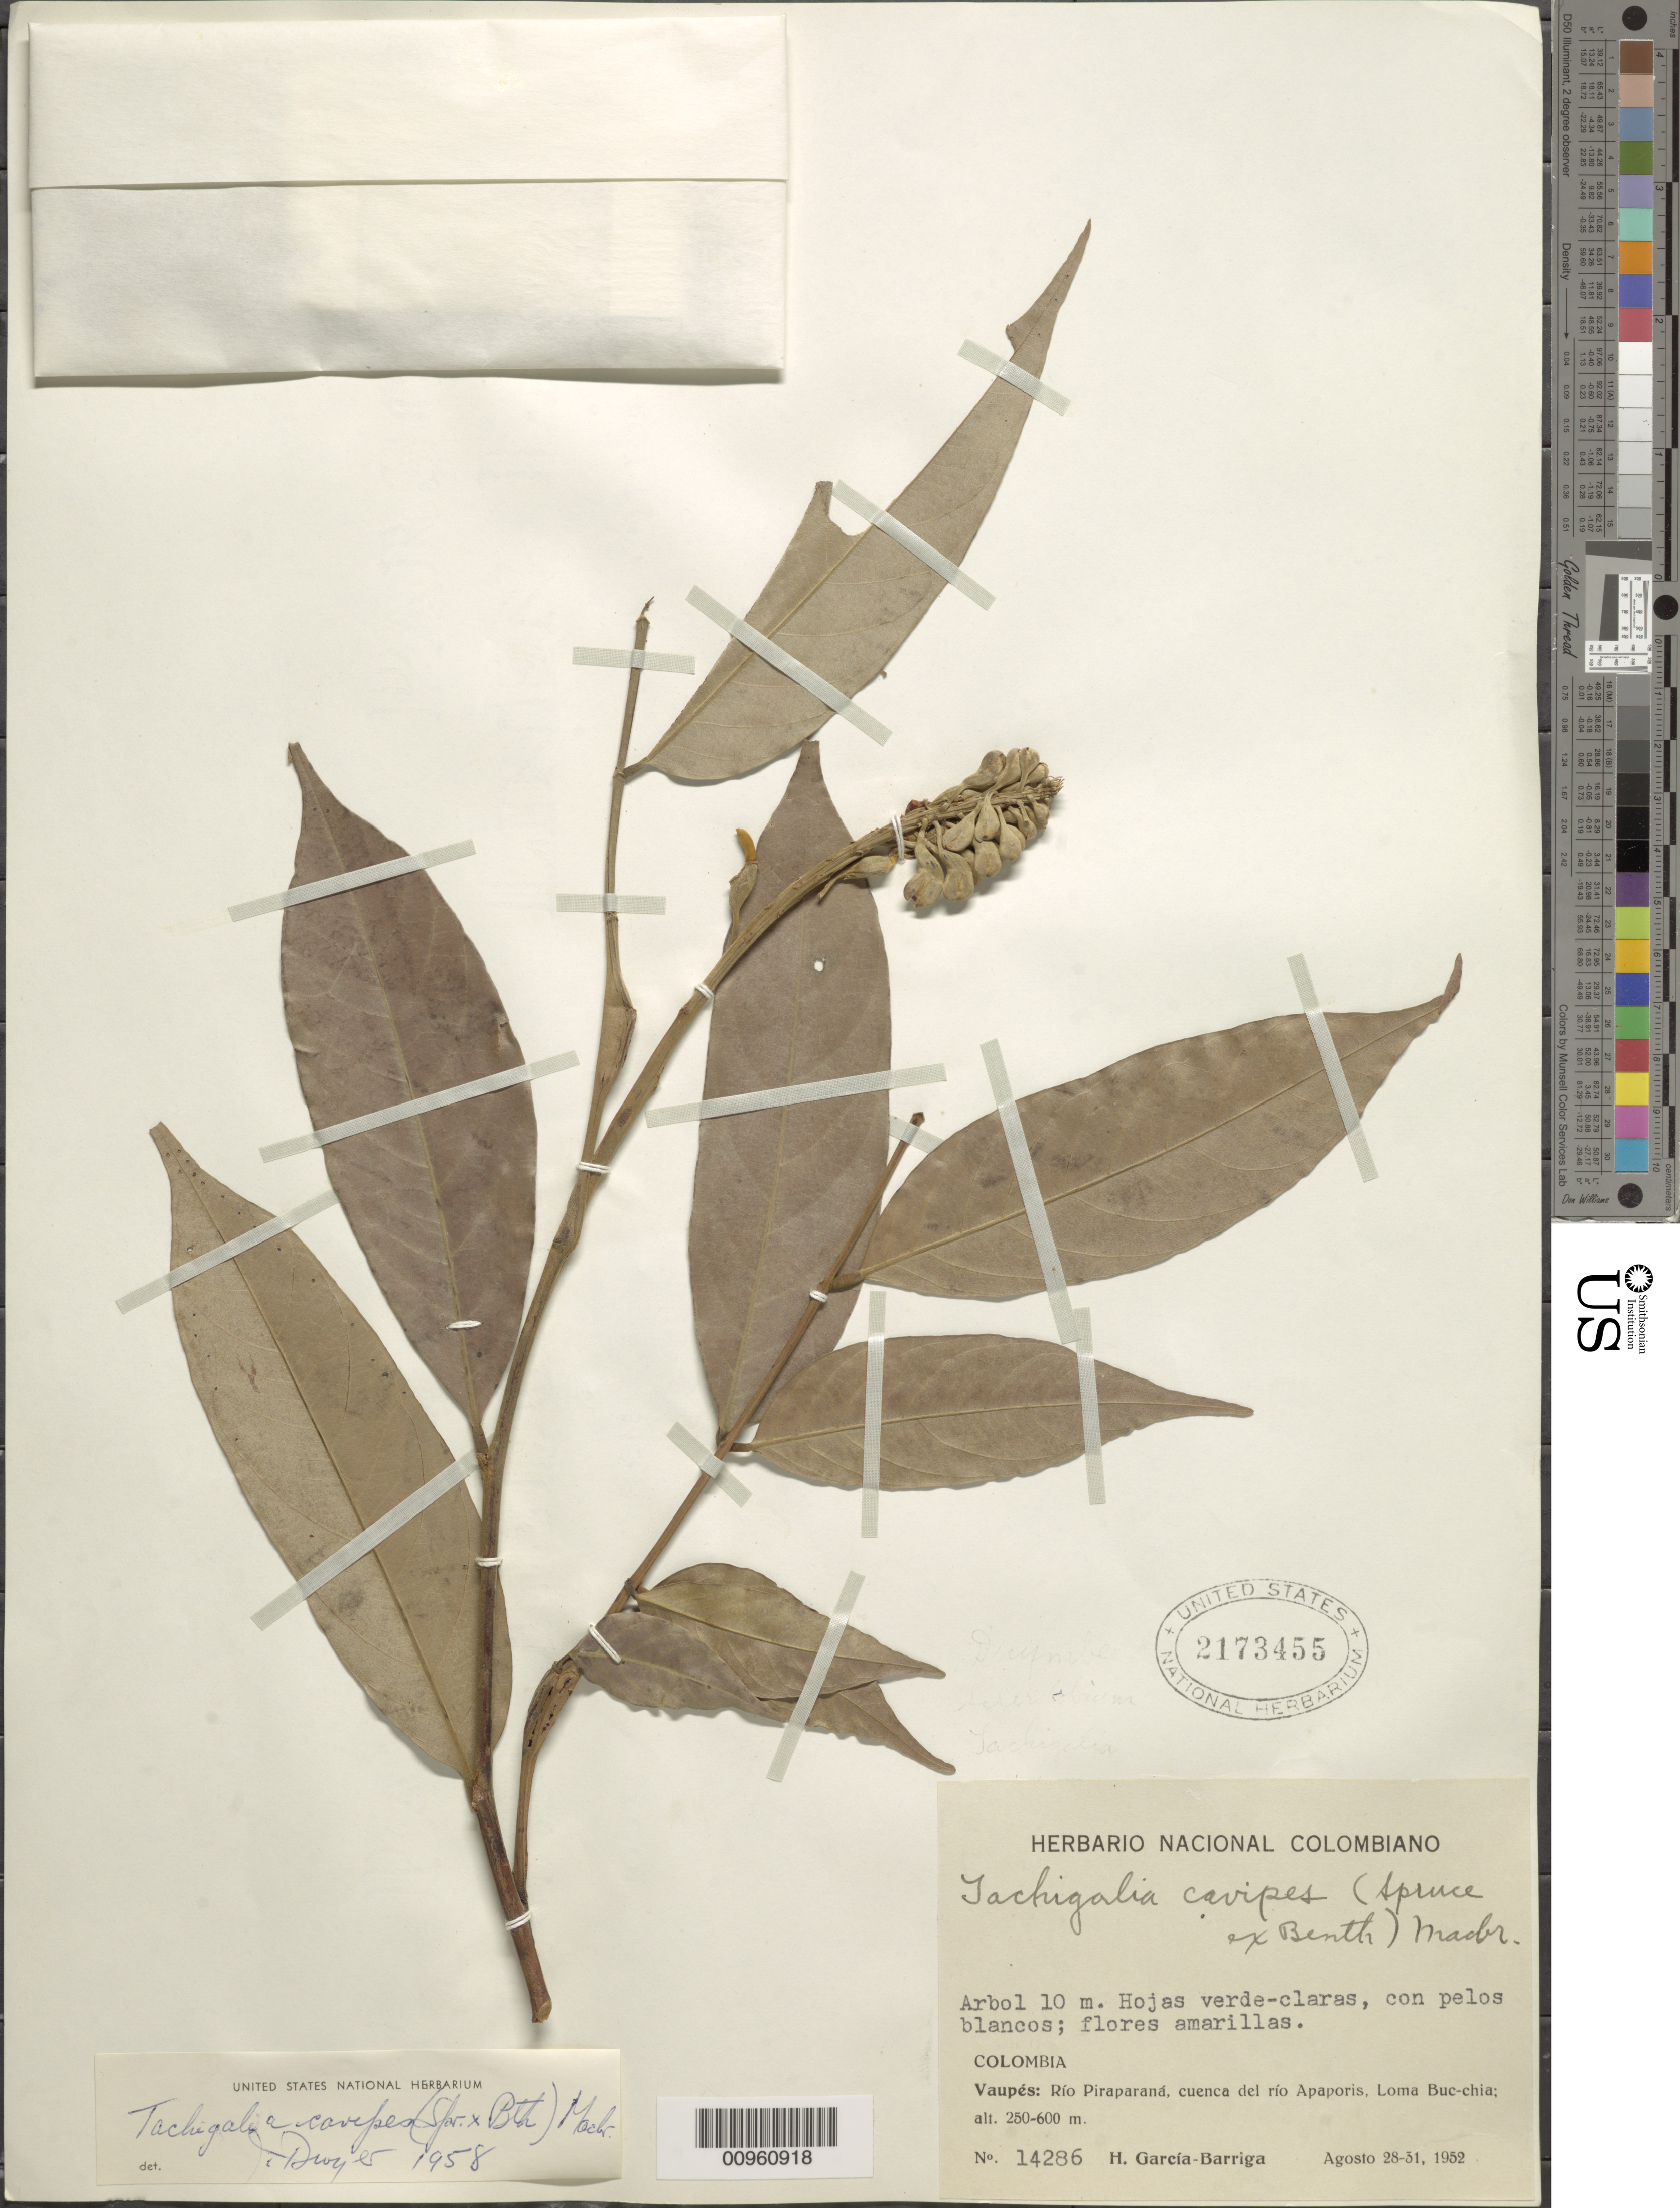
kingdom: Plantae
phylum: Tracheophyta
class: Magnoliopsida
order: Fabales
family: Fabaceae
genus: Tachigali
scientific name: Tachigali cavipes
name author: (Benth. ex Spruce) J.F. Macbr.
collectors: H. García Barriga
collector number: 14286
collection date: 1952-08-28/1952-08-31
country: Colombia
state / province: Vaupés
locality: Rio Piaparana, cuence del rio Apaporis, Loma Buc-cjoa. Vaupes, Colombia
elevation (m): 250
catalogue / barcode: US 2173455